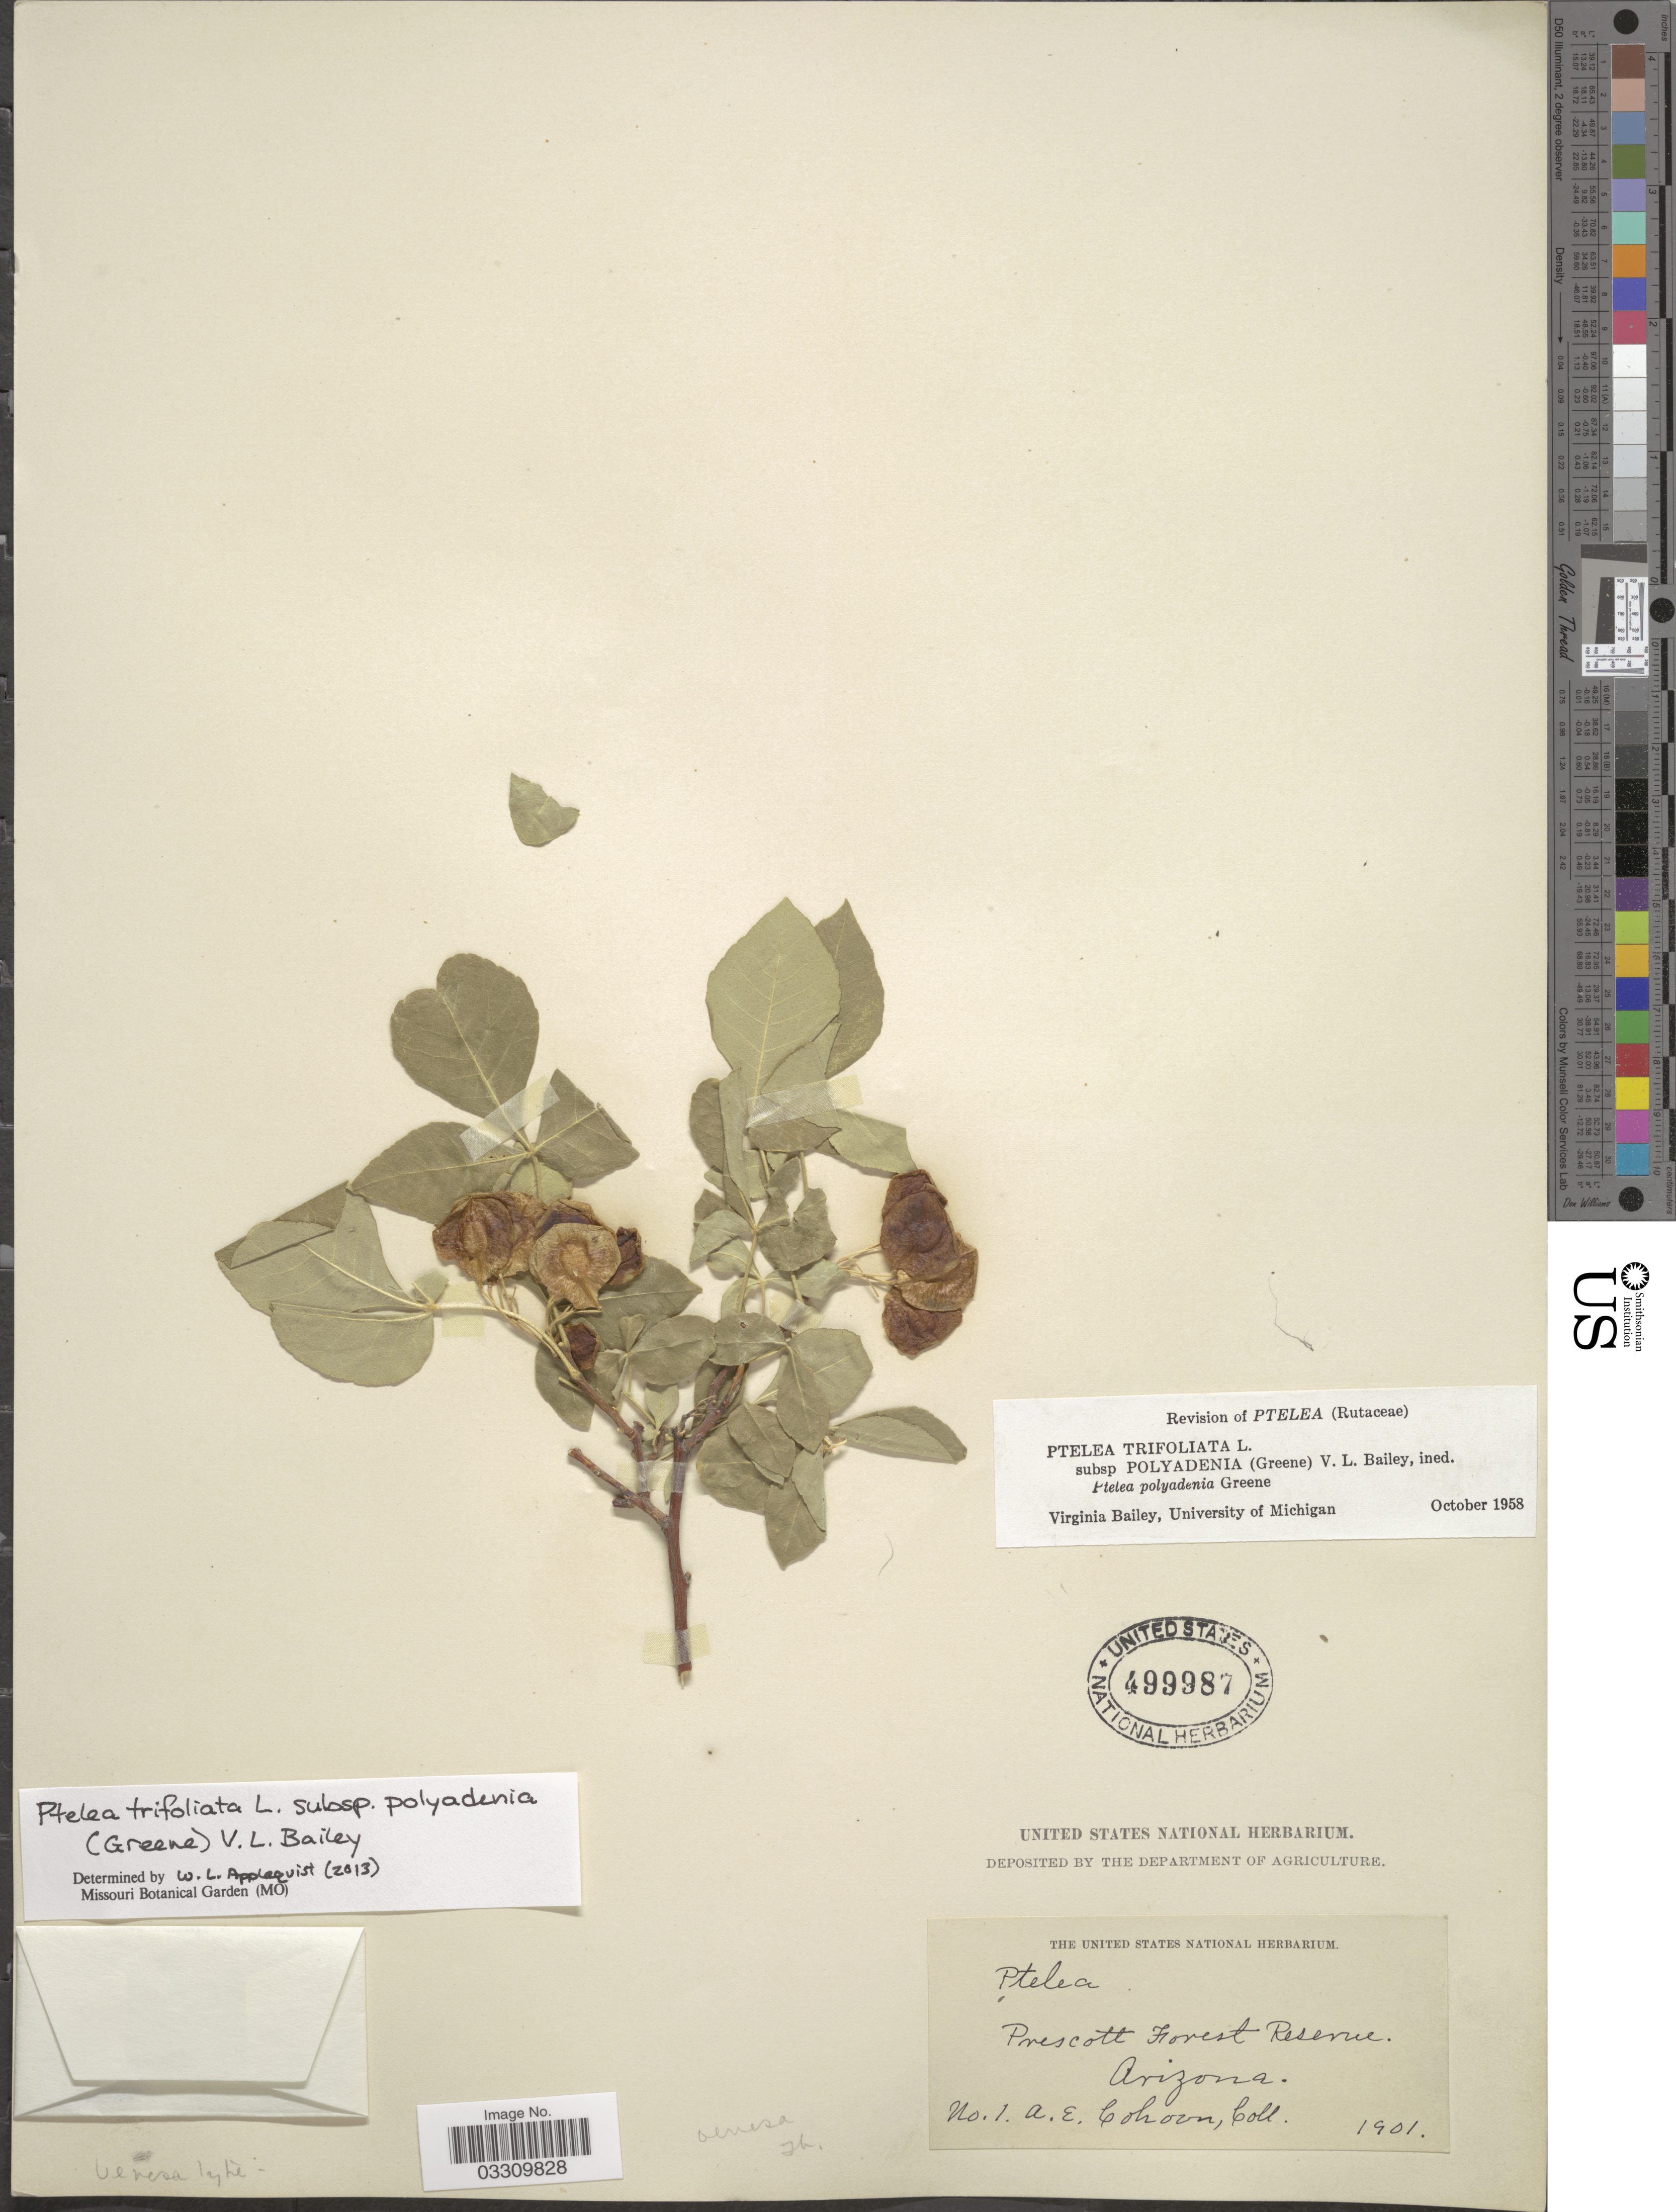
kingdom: Plantae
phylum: Tracheophyta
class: Magnoliopsida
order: Sapindales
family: Rutaceae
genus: Ptelea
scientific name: Ptelea trifoliata subsp. polyadenia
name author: (Greene) V. L. Bailey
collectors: A. Cohoon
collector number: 1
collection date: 1901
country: United States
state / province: Arizona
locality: Prescott Forest Reserve.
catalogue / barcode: US 499987